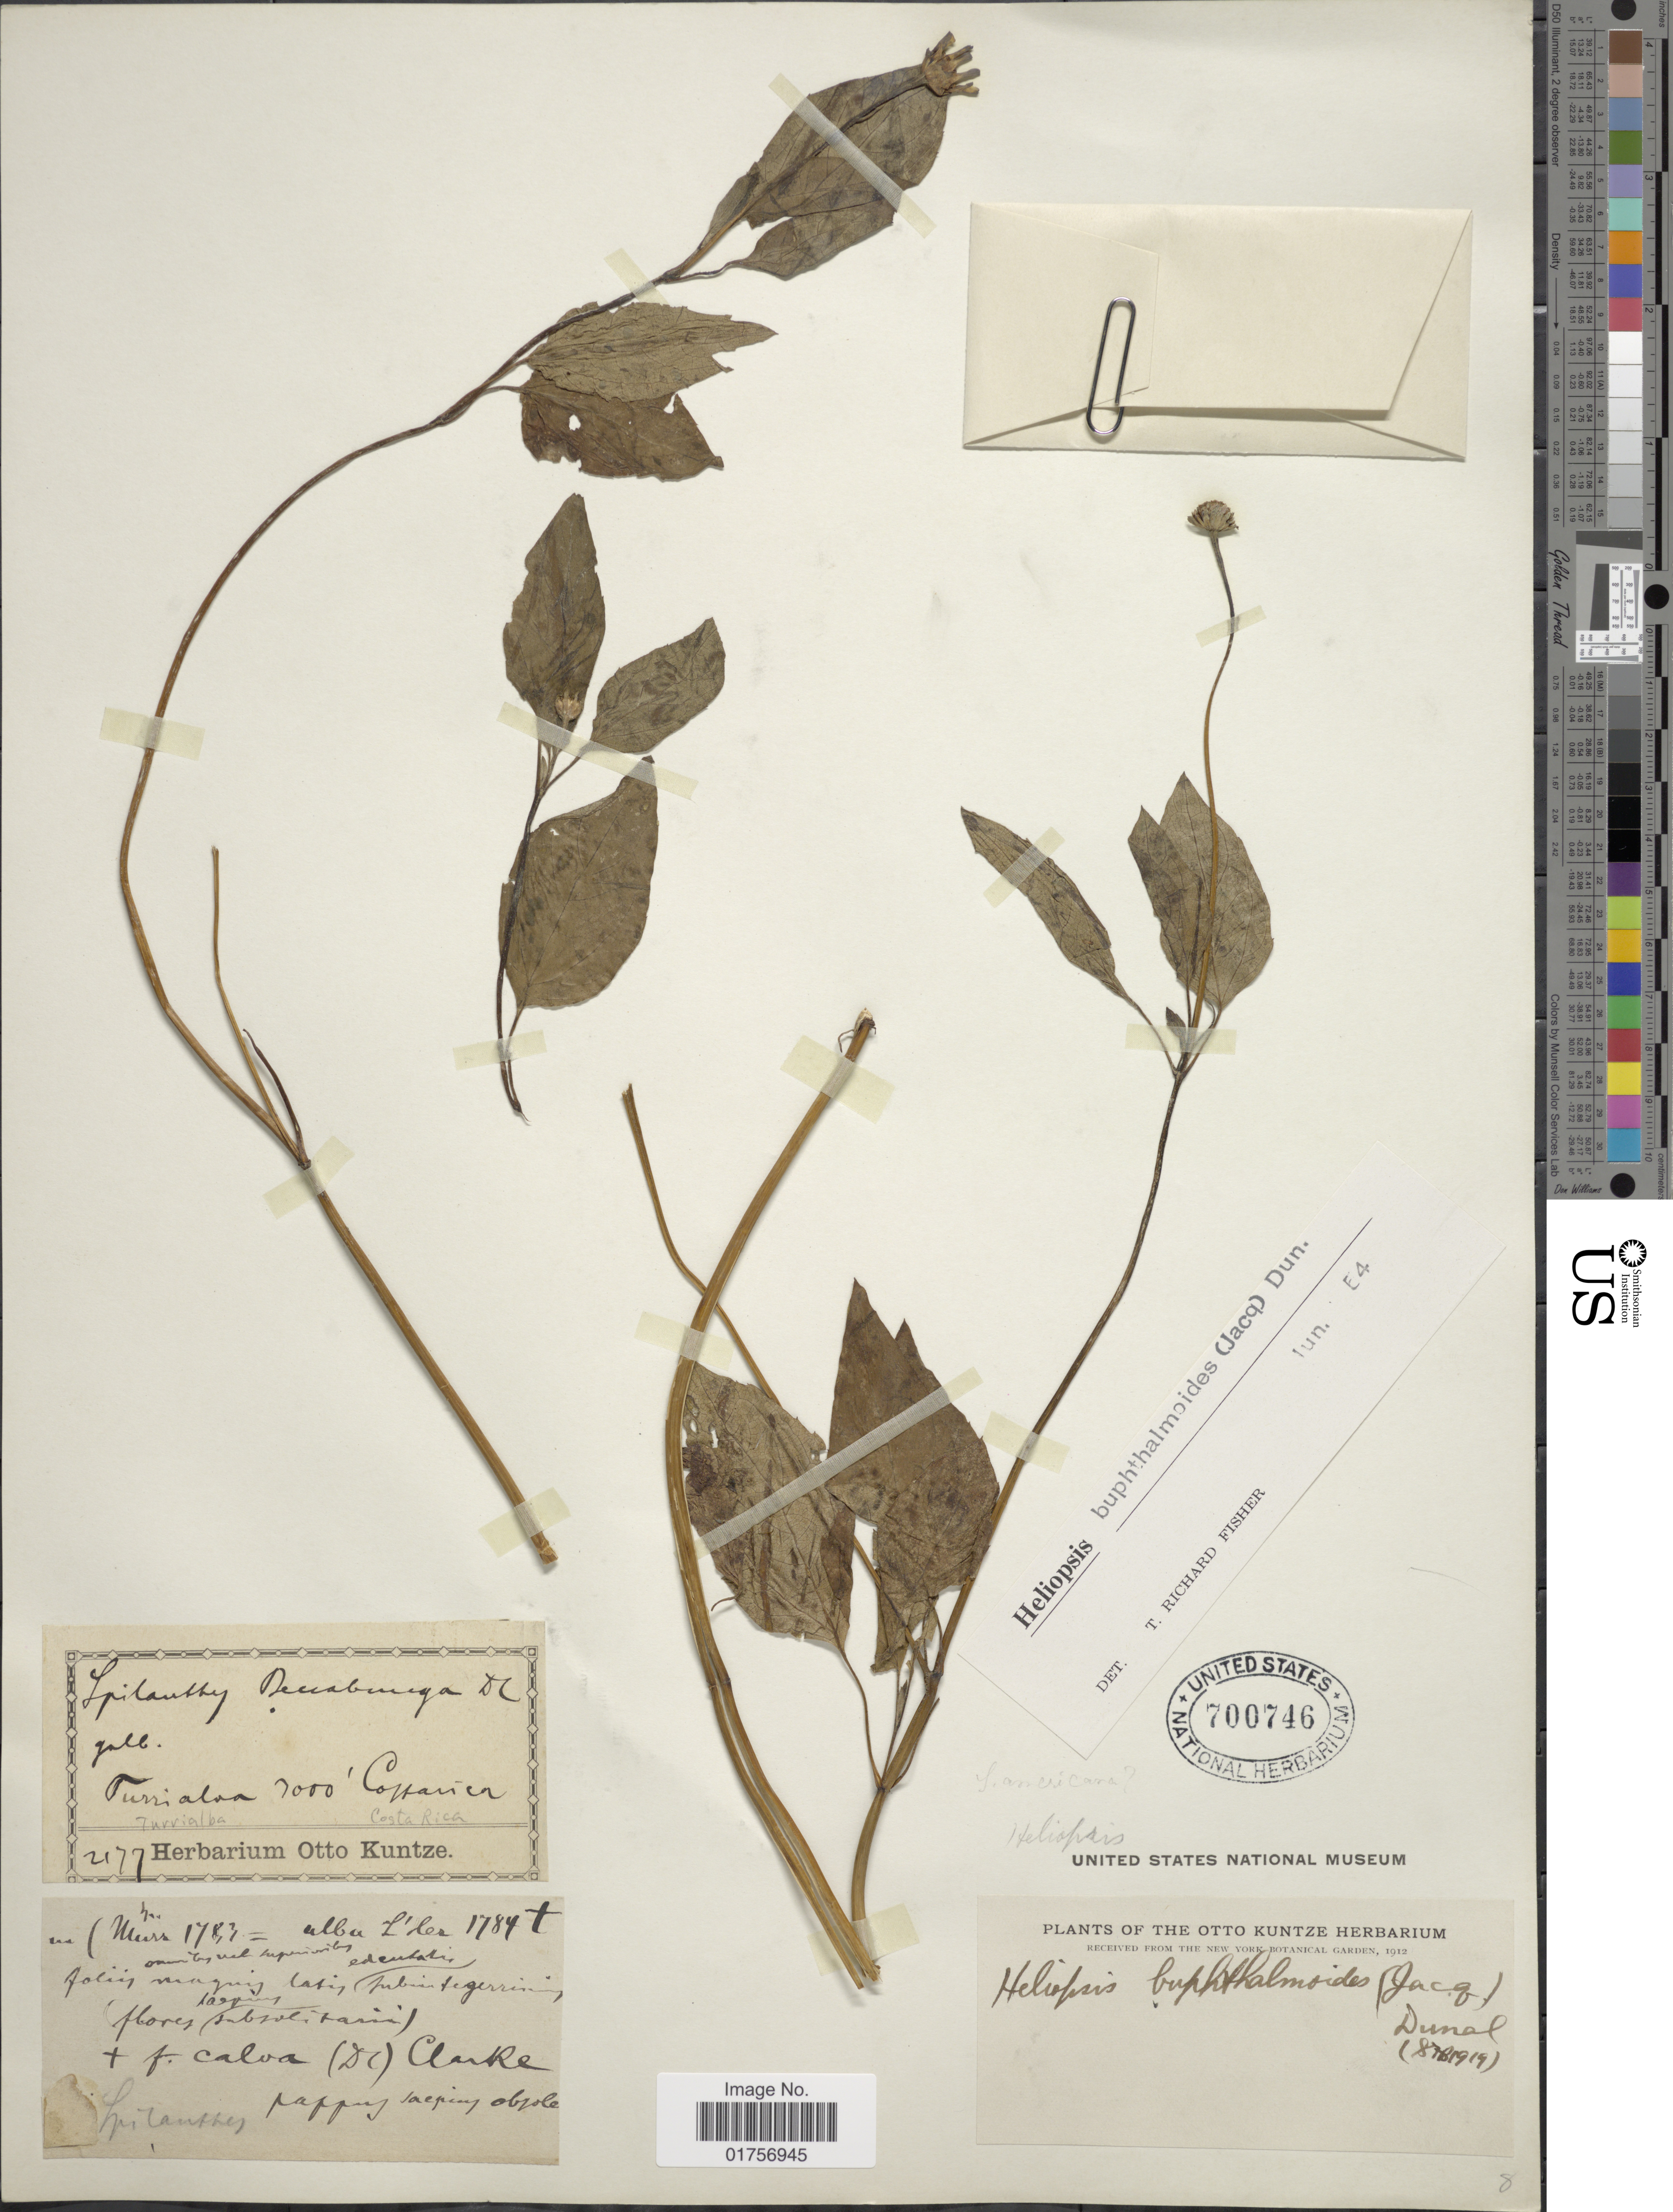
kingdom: Plantae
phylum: Tracheophyta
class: Magnoliopsida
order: Asterales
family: Asteraceae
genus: Heliopsis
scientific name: Heliopsis buphthalmoides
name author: (Jacq.) Dunal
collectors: ex herb. Otto Kuntze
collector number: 2177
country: Costa Rica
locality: Turrialba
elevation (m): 2134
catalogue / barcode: US 700746